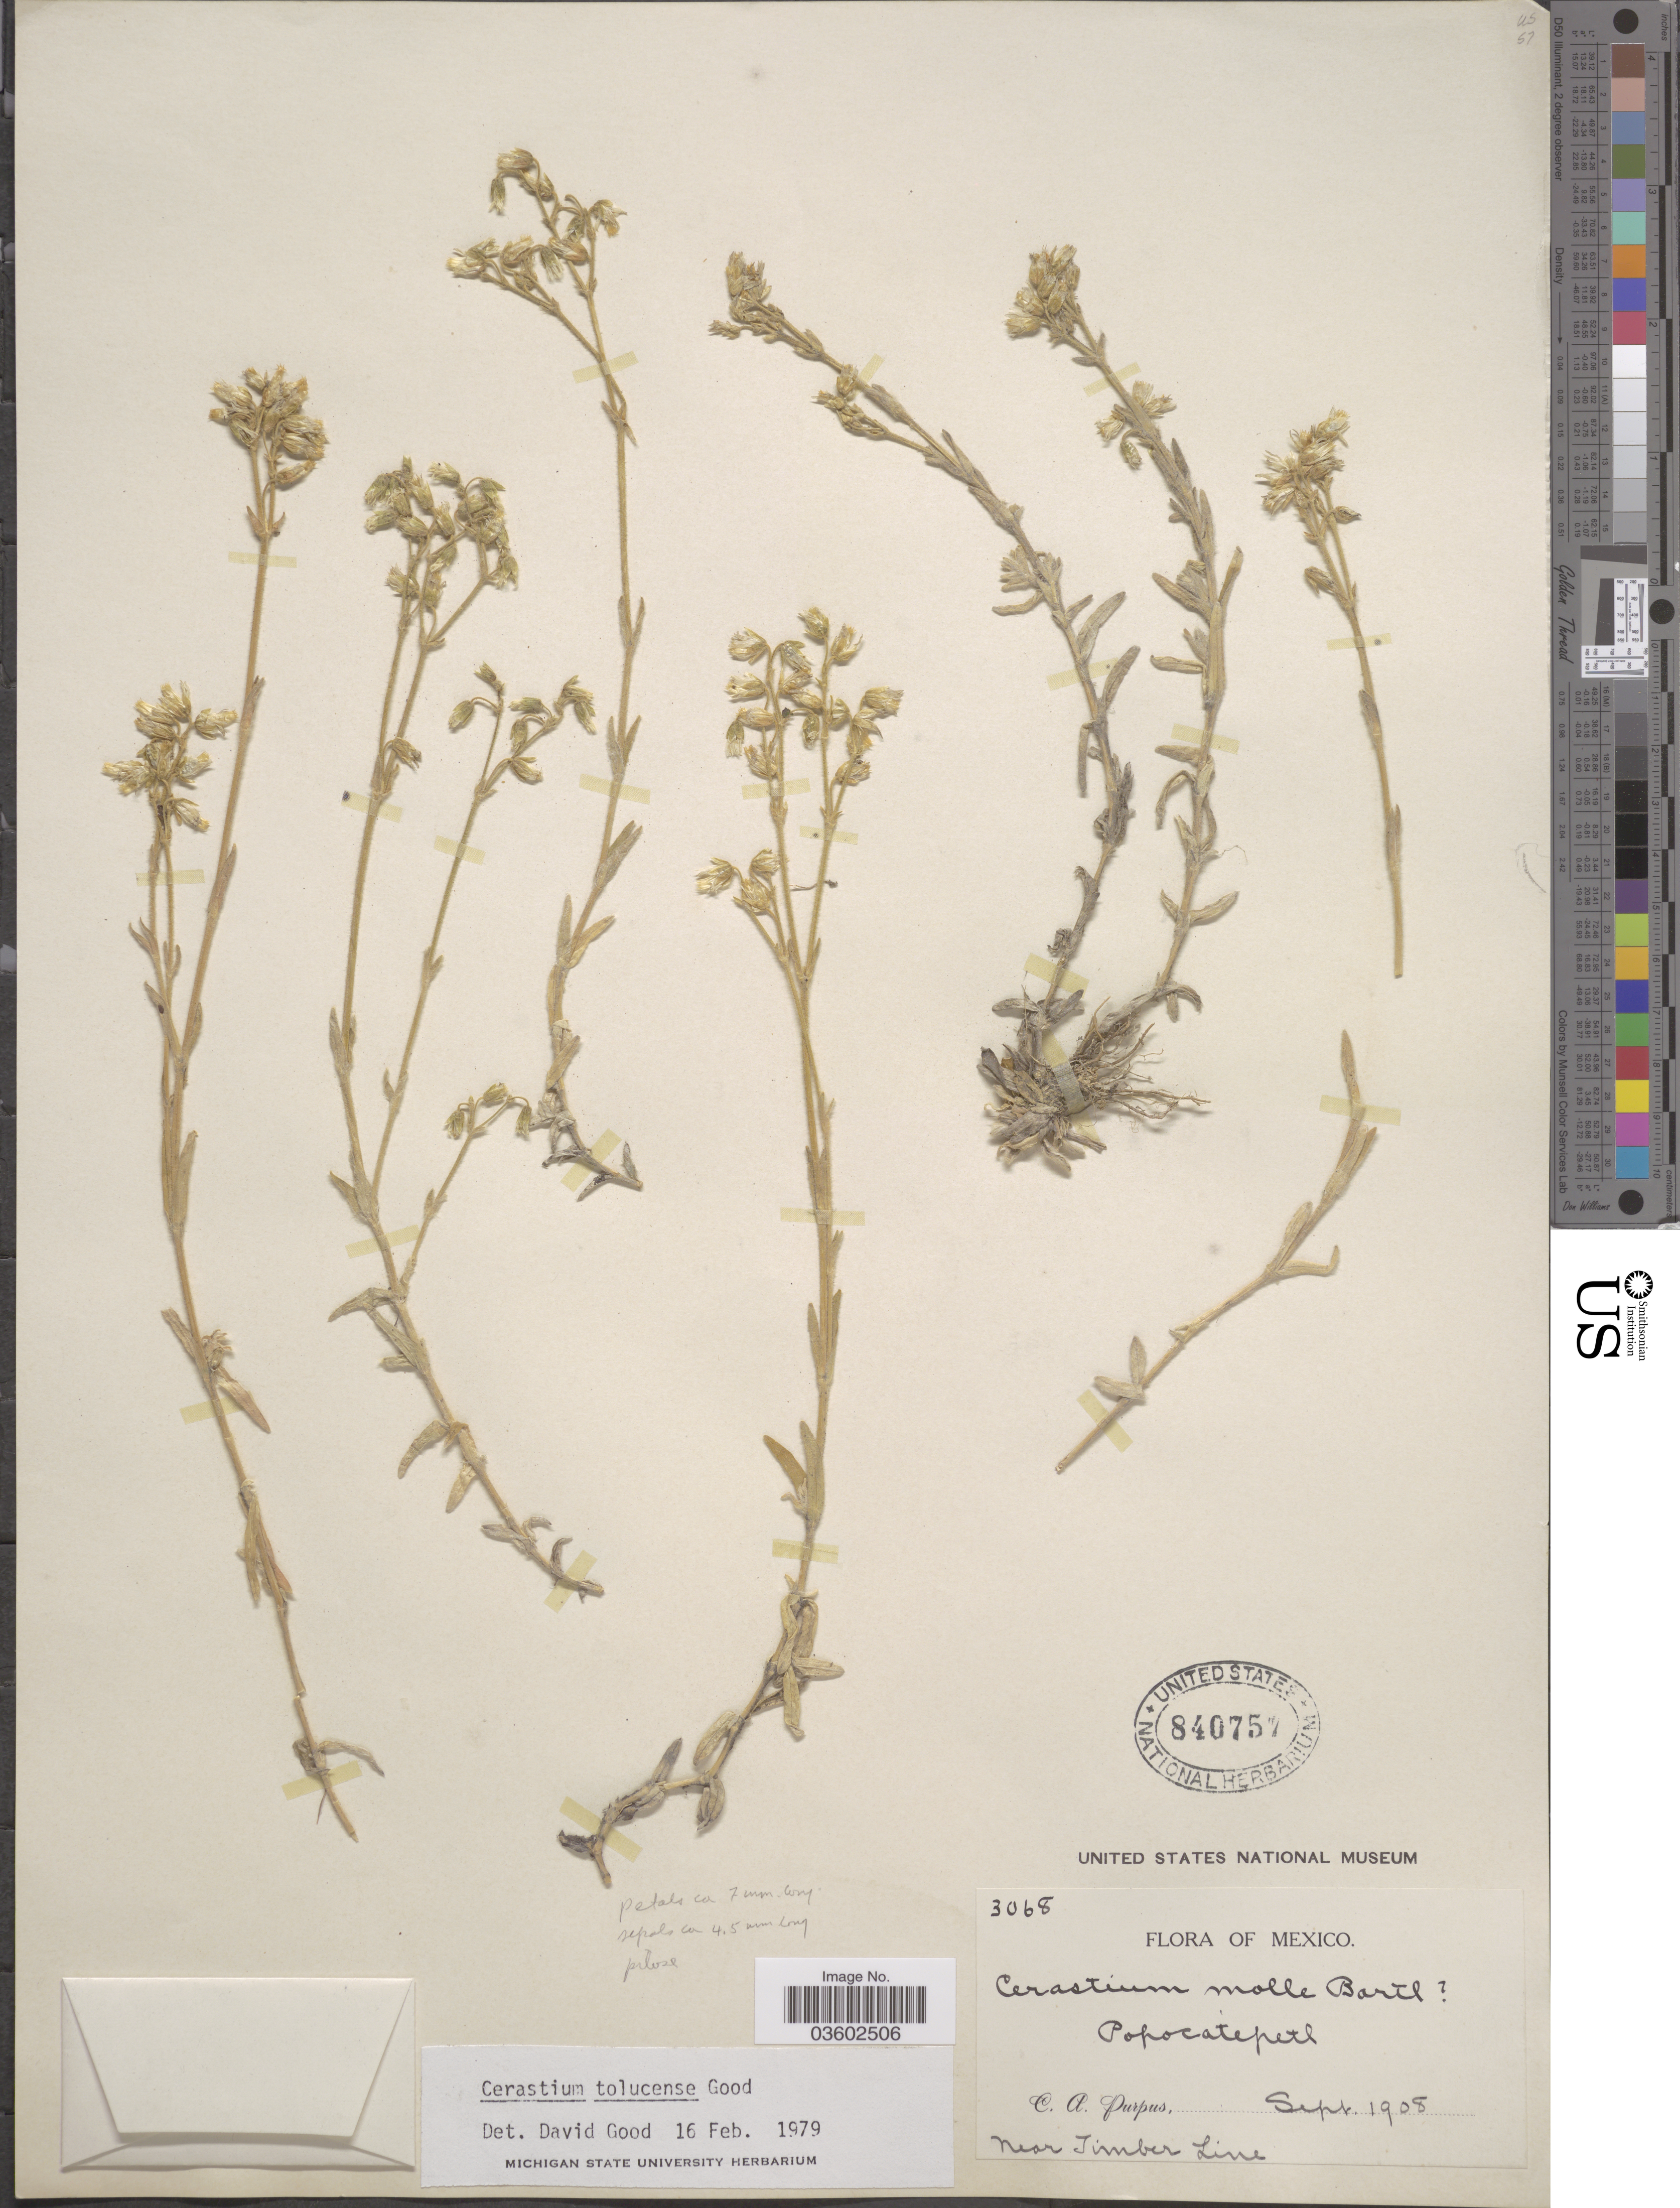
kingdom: Plantae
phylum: Tracheophyta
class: Magnoliopsida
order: Caryophyllales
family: Caryophyllaceae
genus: Cerastium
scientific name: Cerastium tolucense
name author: D.A. Good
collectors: C. A. Purpus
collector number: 3068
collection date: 1908-09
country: Mexico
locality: Popocatepetl, near Timber Line.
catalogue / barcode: US 840757